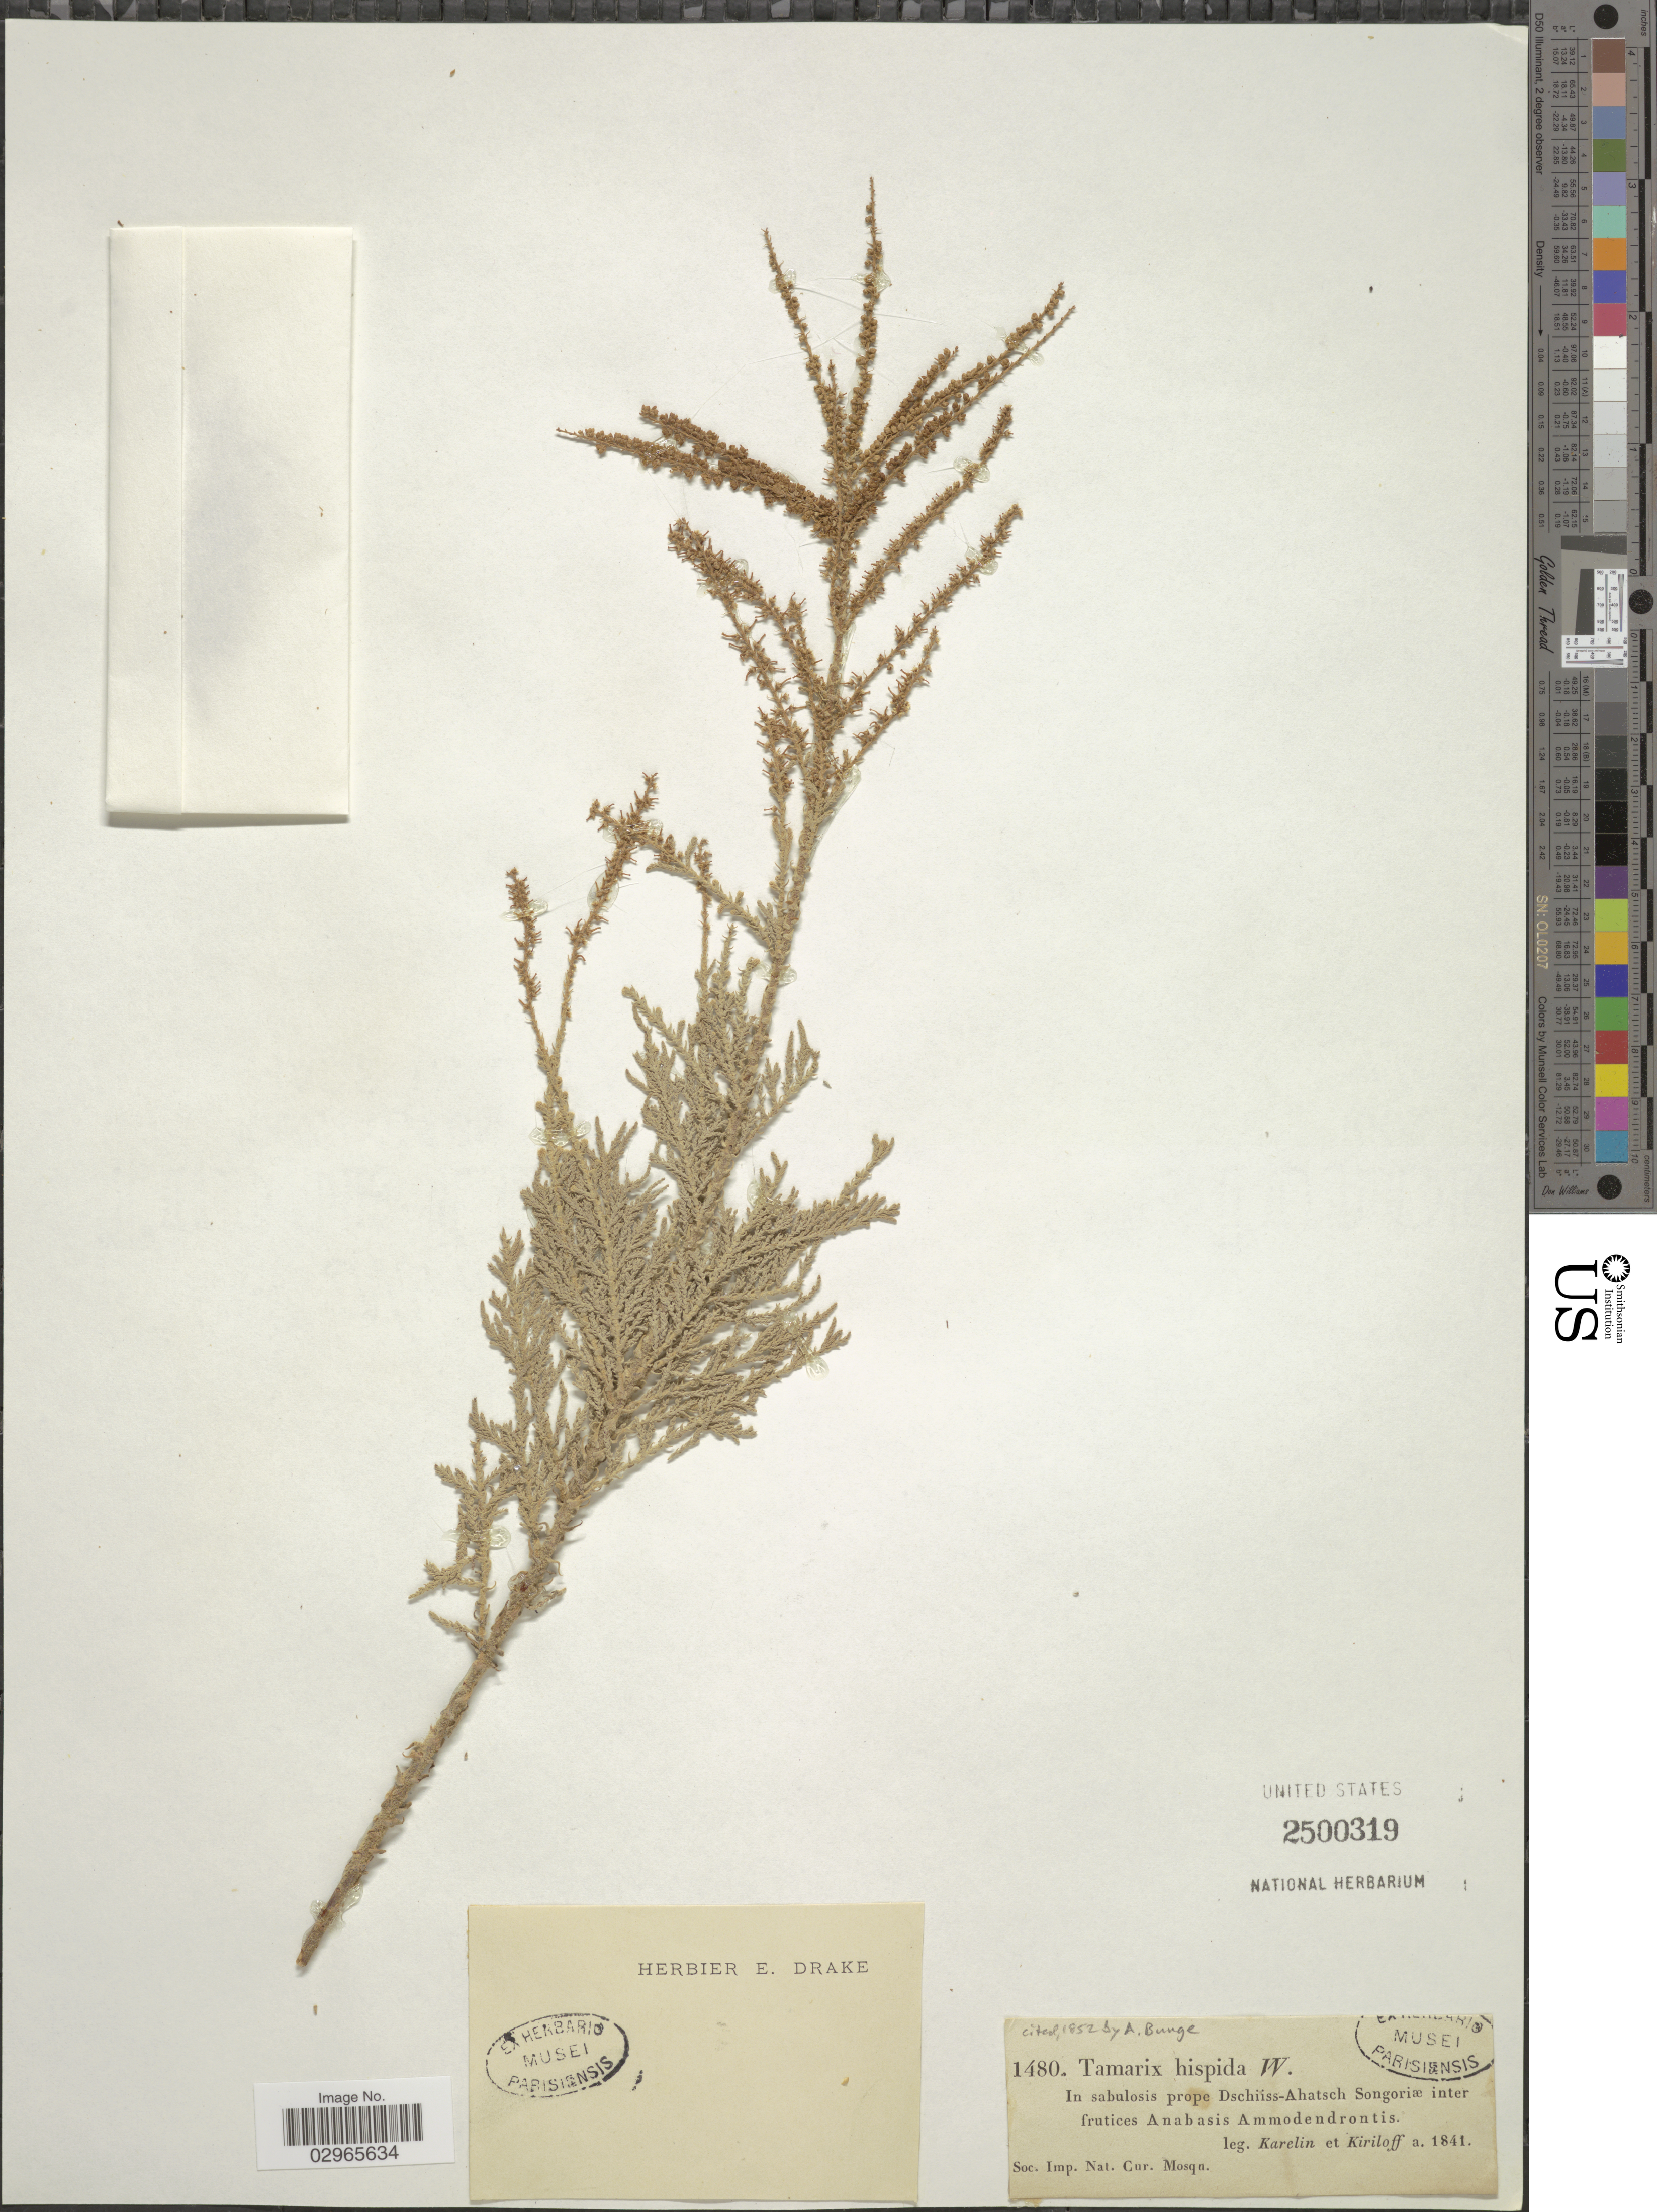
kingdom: Plantae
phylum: Tracheophyta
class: Magnoliopsida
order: Caryophyllales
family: Tamaricaceae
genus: Tamarix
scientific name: Tamarix hispida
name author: Willd.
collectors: Karelin & Kiriloff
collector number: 1480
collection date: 1841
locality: In sabulosis prope Dschiiss-Ahatsch Songoriæ inter frutices Anabasis Ammodendrontis.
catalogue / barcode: US 2500319